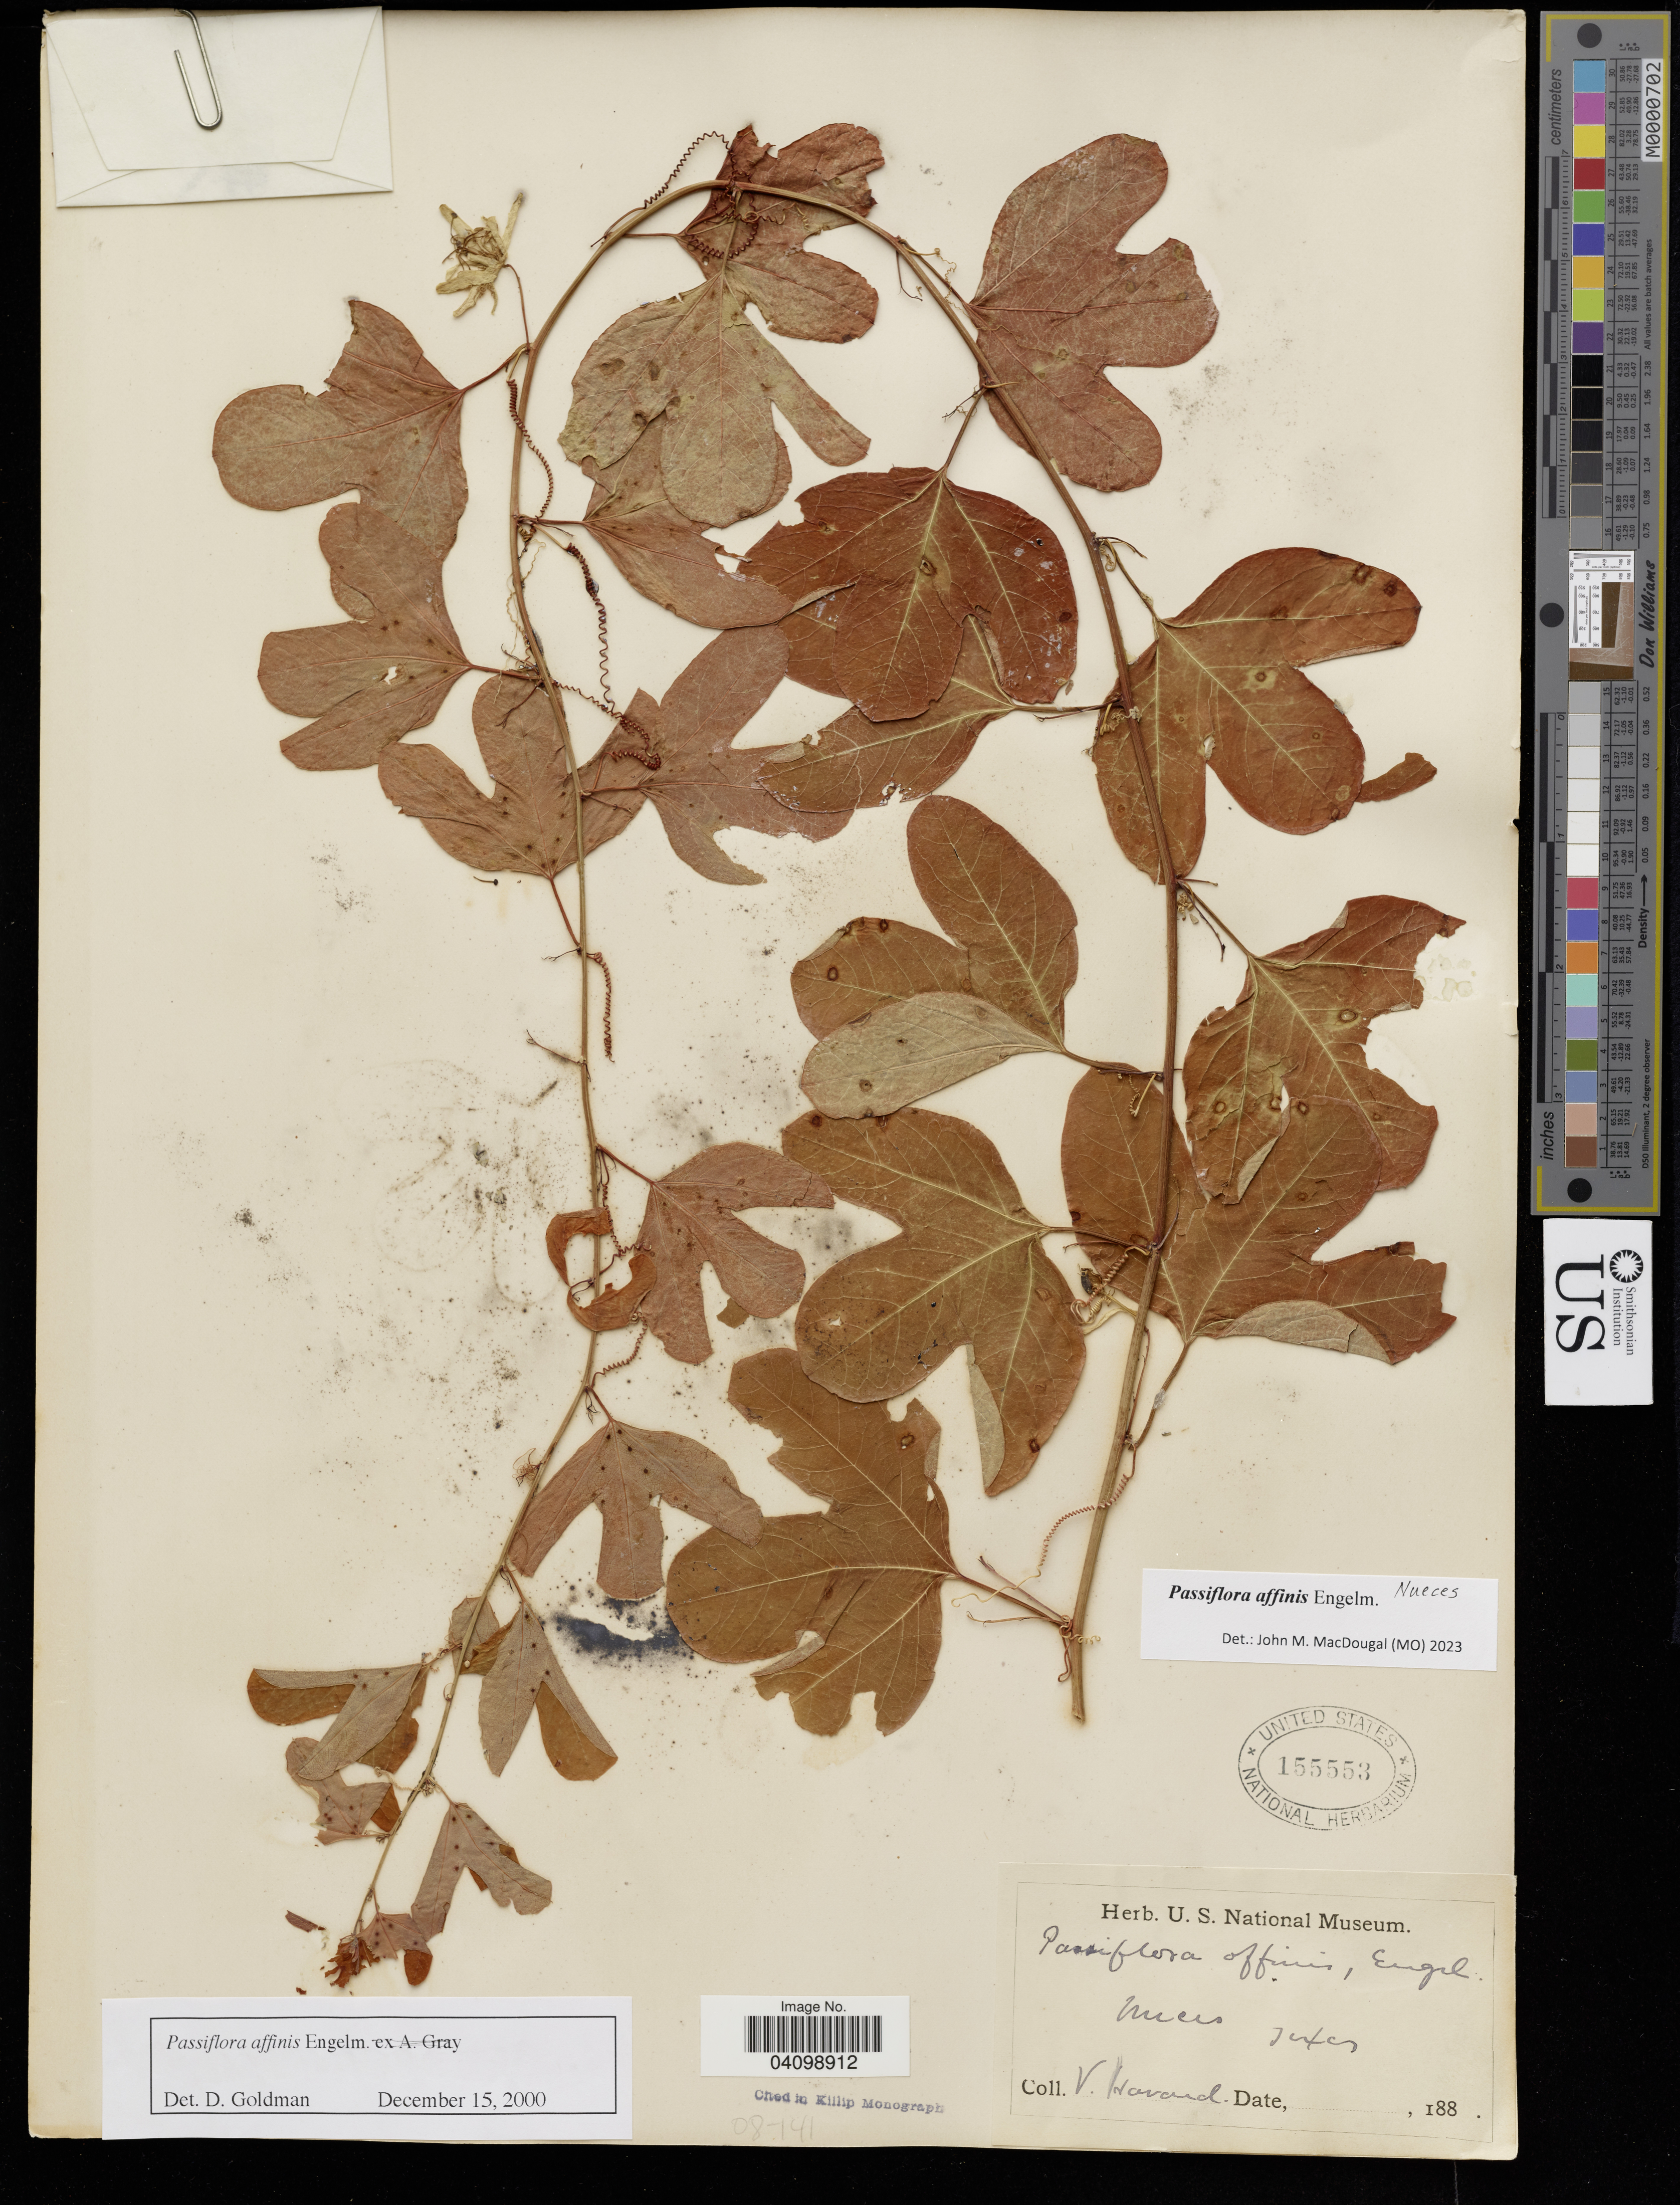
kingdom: Plantae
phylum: Tracheophyta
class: Magnoliopsida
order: Malpighiales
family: Passifloraceae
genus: Passiflora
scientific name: Passiflora affinis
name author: Engelm. ex A. Gray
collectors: V. Havard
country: United States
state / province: Texas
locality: Mucis*.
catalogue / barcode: US 155553